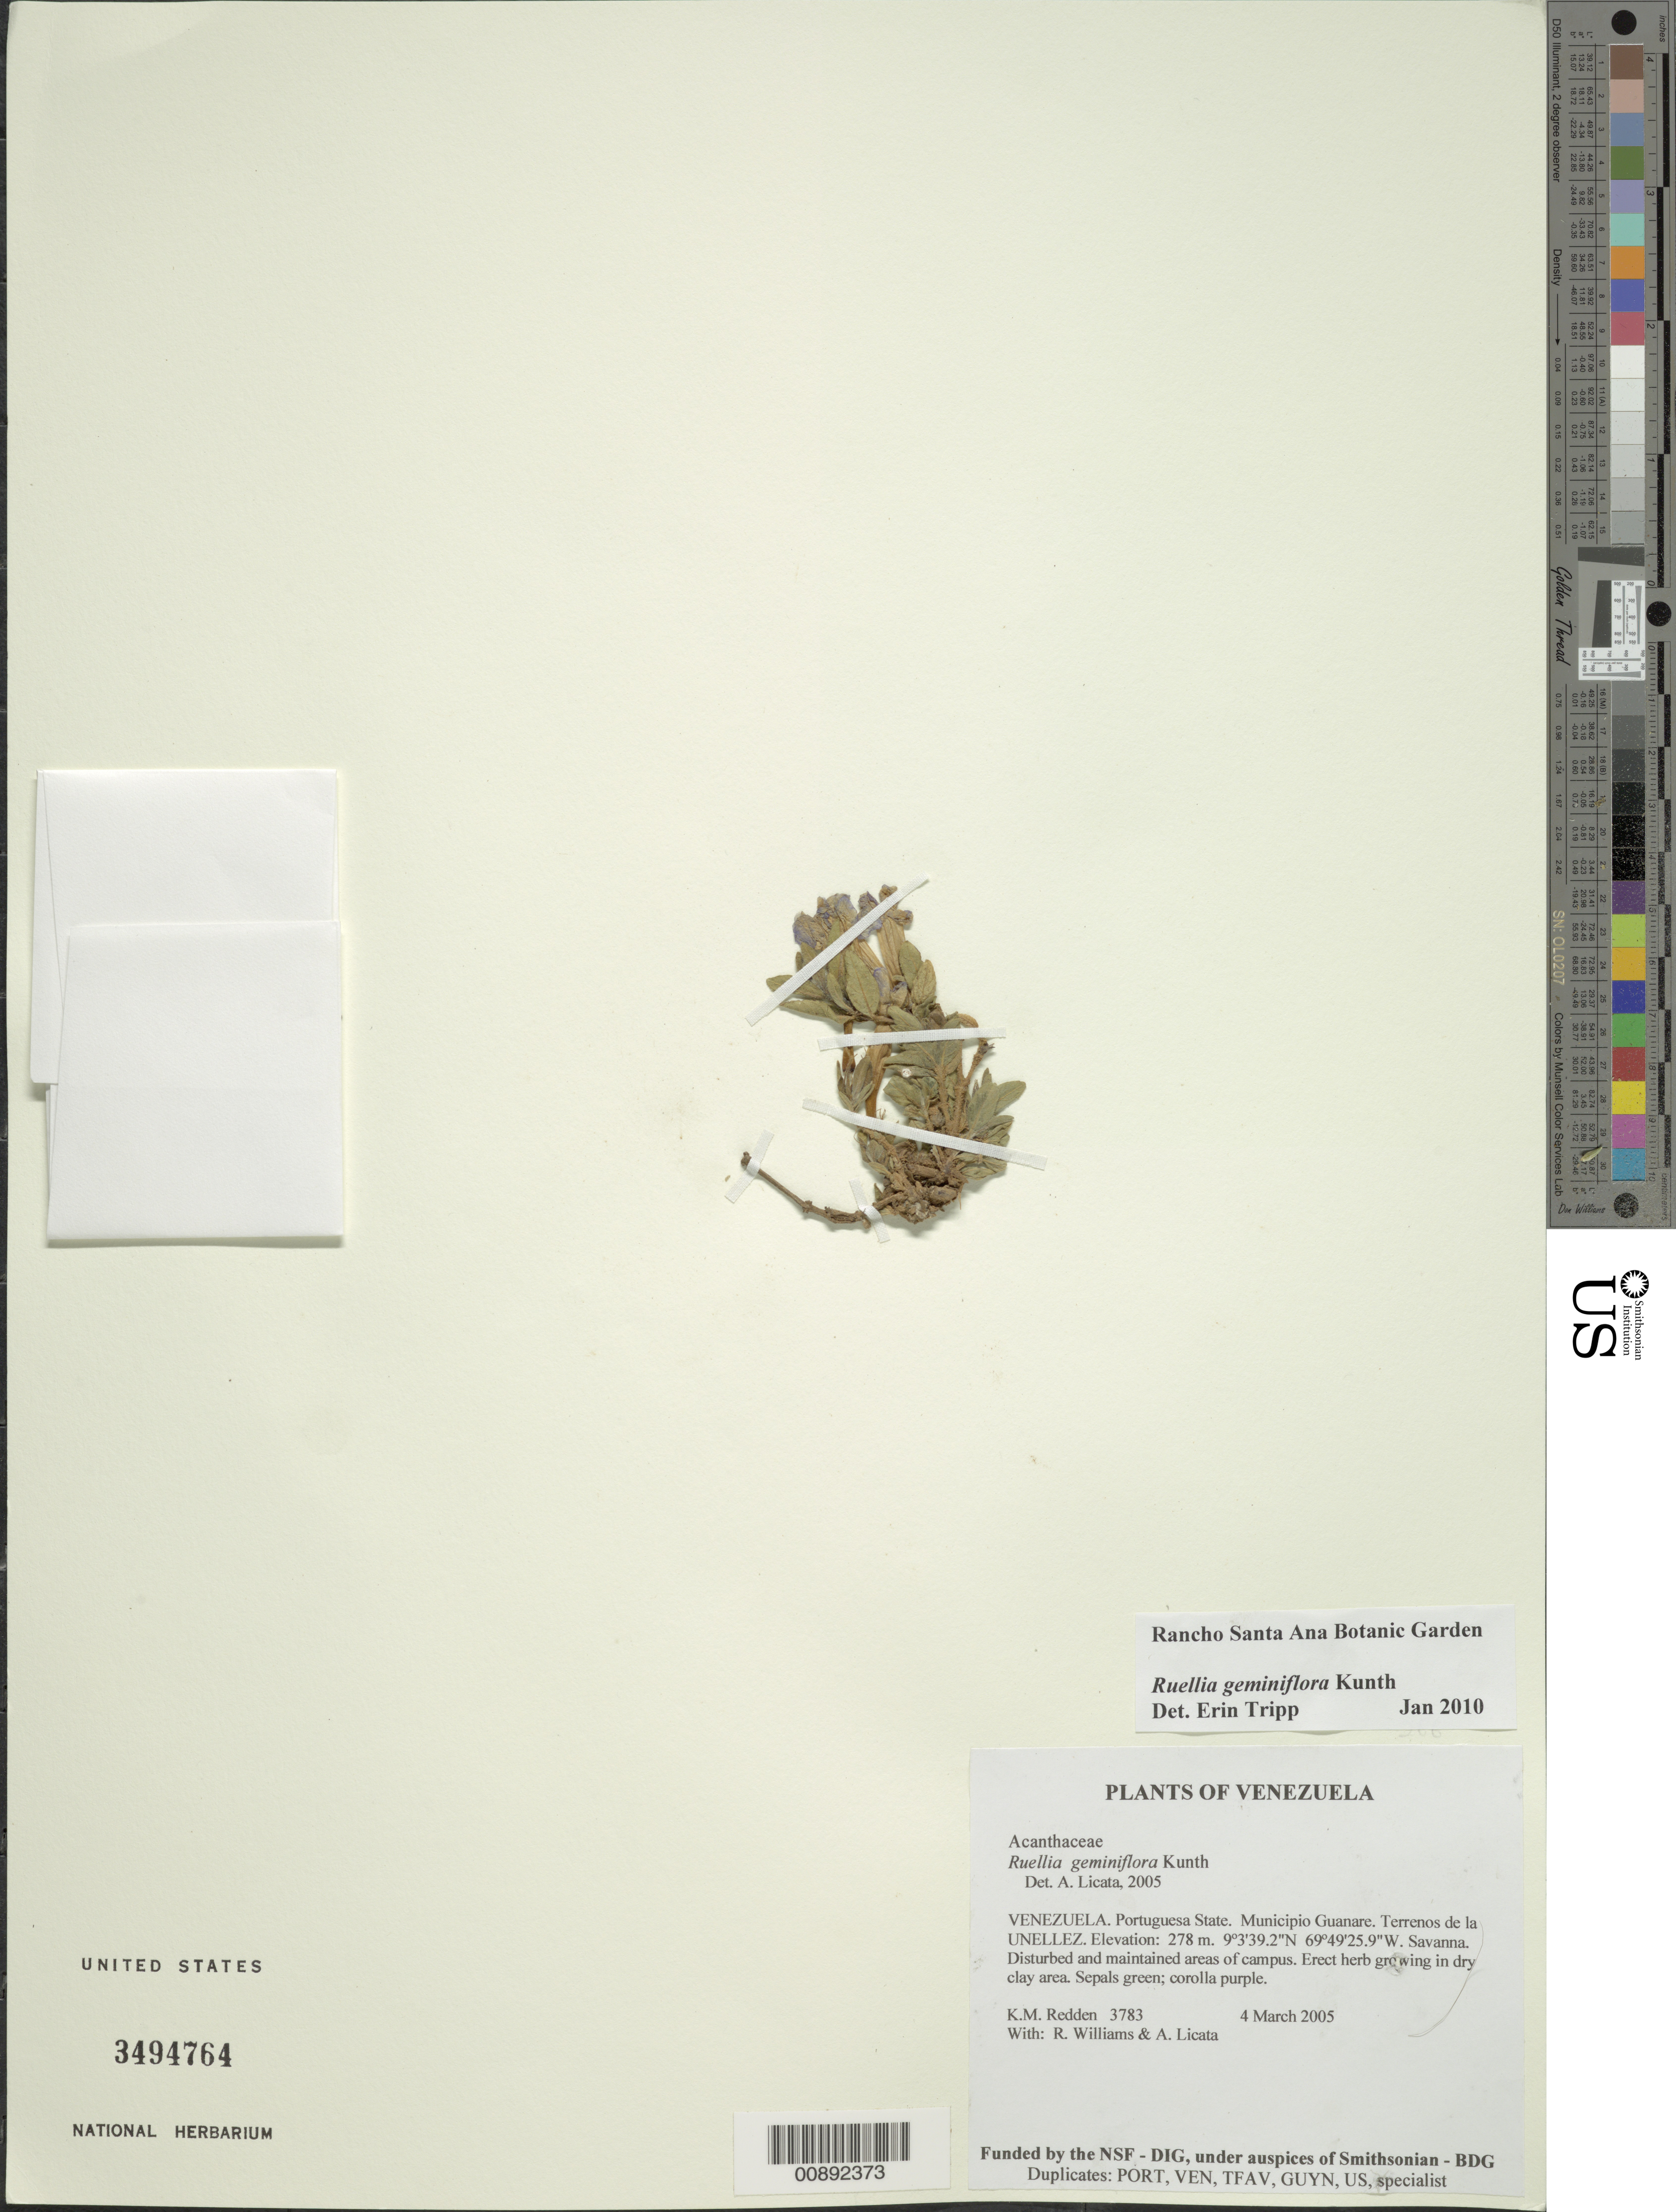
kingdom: Plantae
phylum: Tracheophyta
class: Magnoliopsida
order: Lamiales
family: Acanthaceae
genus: Ruellia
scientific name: Ruellia geminiflora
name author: Kunth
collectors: K. M. Redden, R. Williams & A. Licata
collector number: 3783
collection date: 2005-03-04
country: Venezuela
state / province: Portuguesa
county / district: Guanare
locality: Terrenos de la UNELLEZ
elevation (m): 278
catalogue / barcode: US 3494764